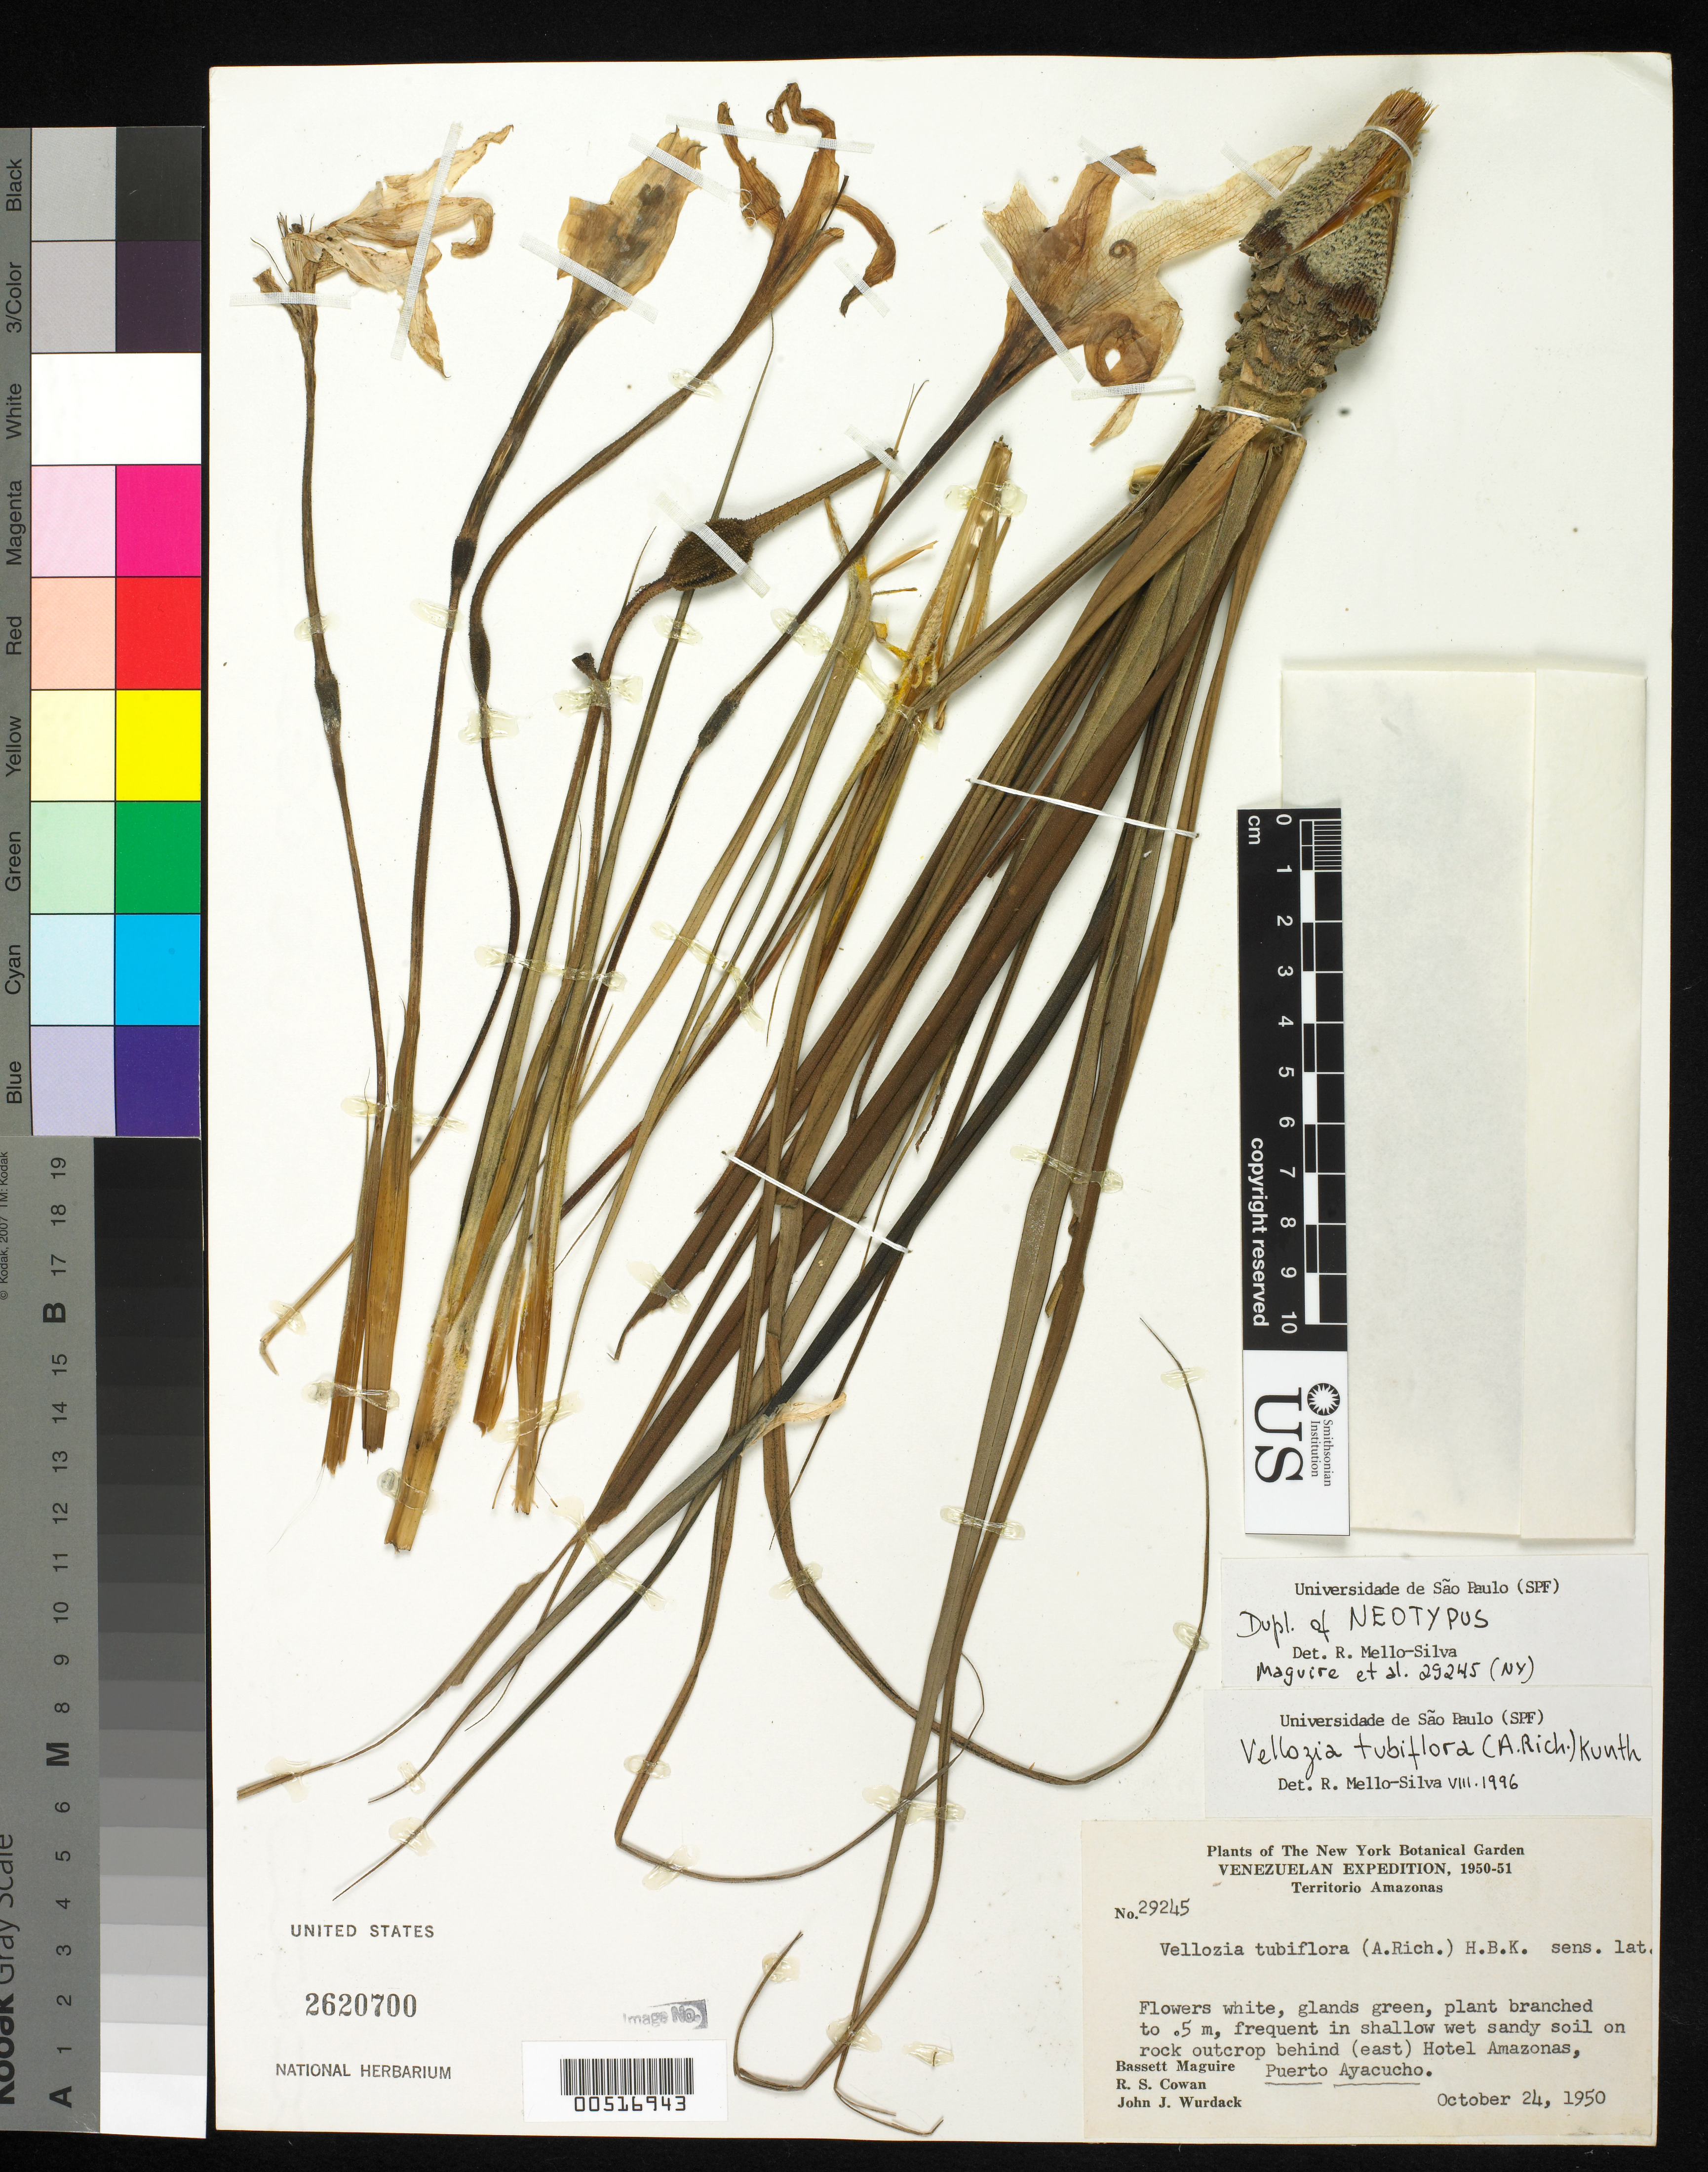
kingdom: Plantae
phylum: Tracheophyta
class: Liliopsida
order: Pandanales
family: Velloziaceae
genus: Radia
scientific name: Radia tubiflora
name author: A. Rich.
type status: Isoneotype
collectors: B. Maguire, R. S. Cowan & J. J. Wurdack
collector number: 29245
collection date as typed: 24 Oct 1950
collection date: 1950-10-24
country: Venezuela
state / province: Amazonas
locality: Puerto Ayacucho, rock outcrop behind (east) Hotel Amazonas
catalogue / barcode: US 2620700